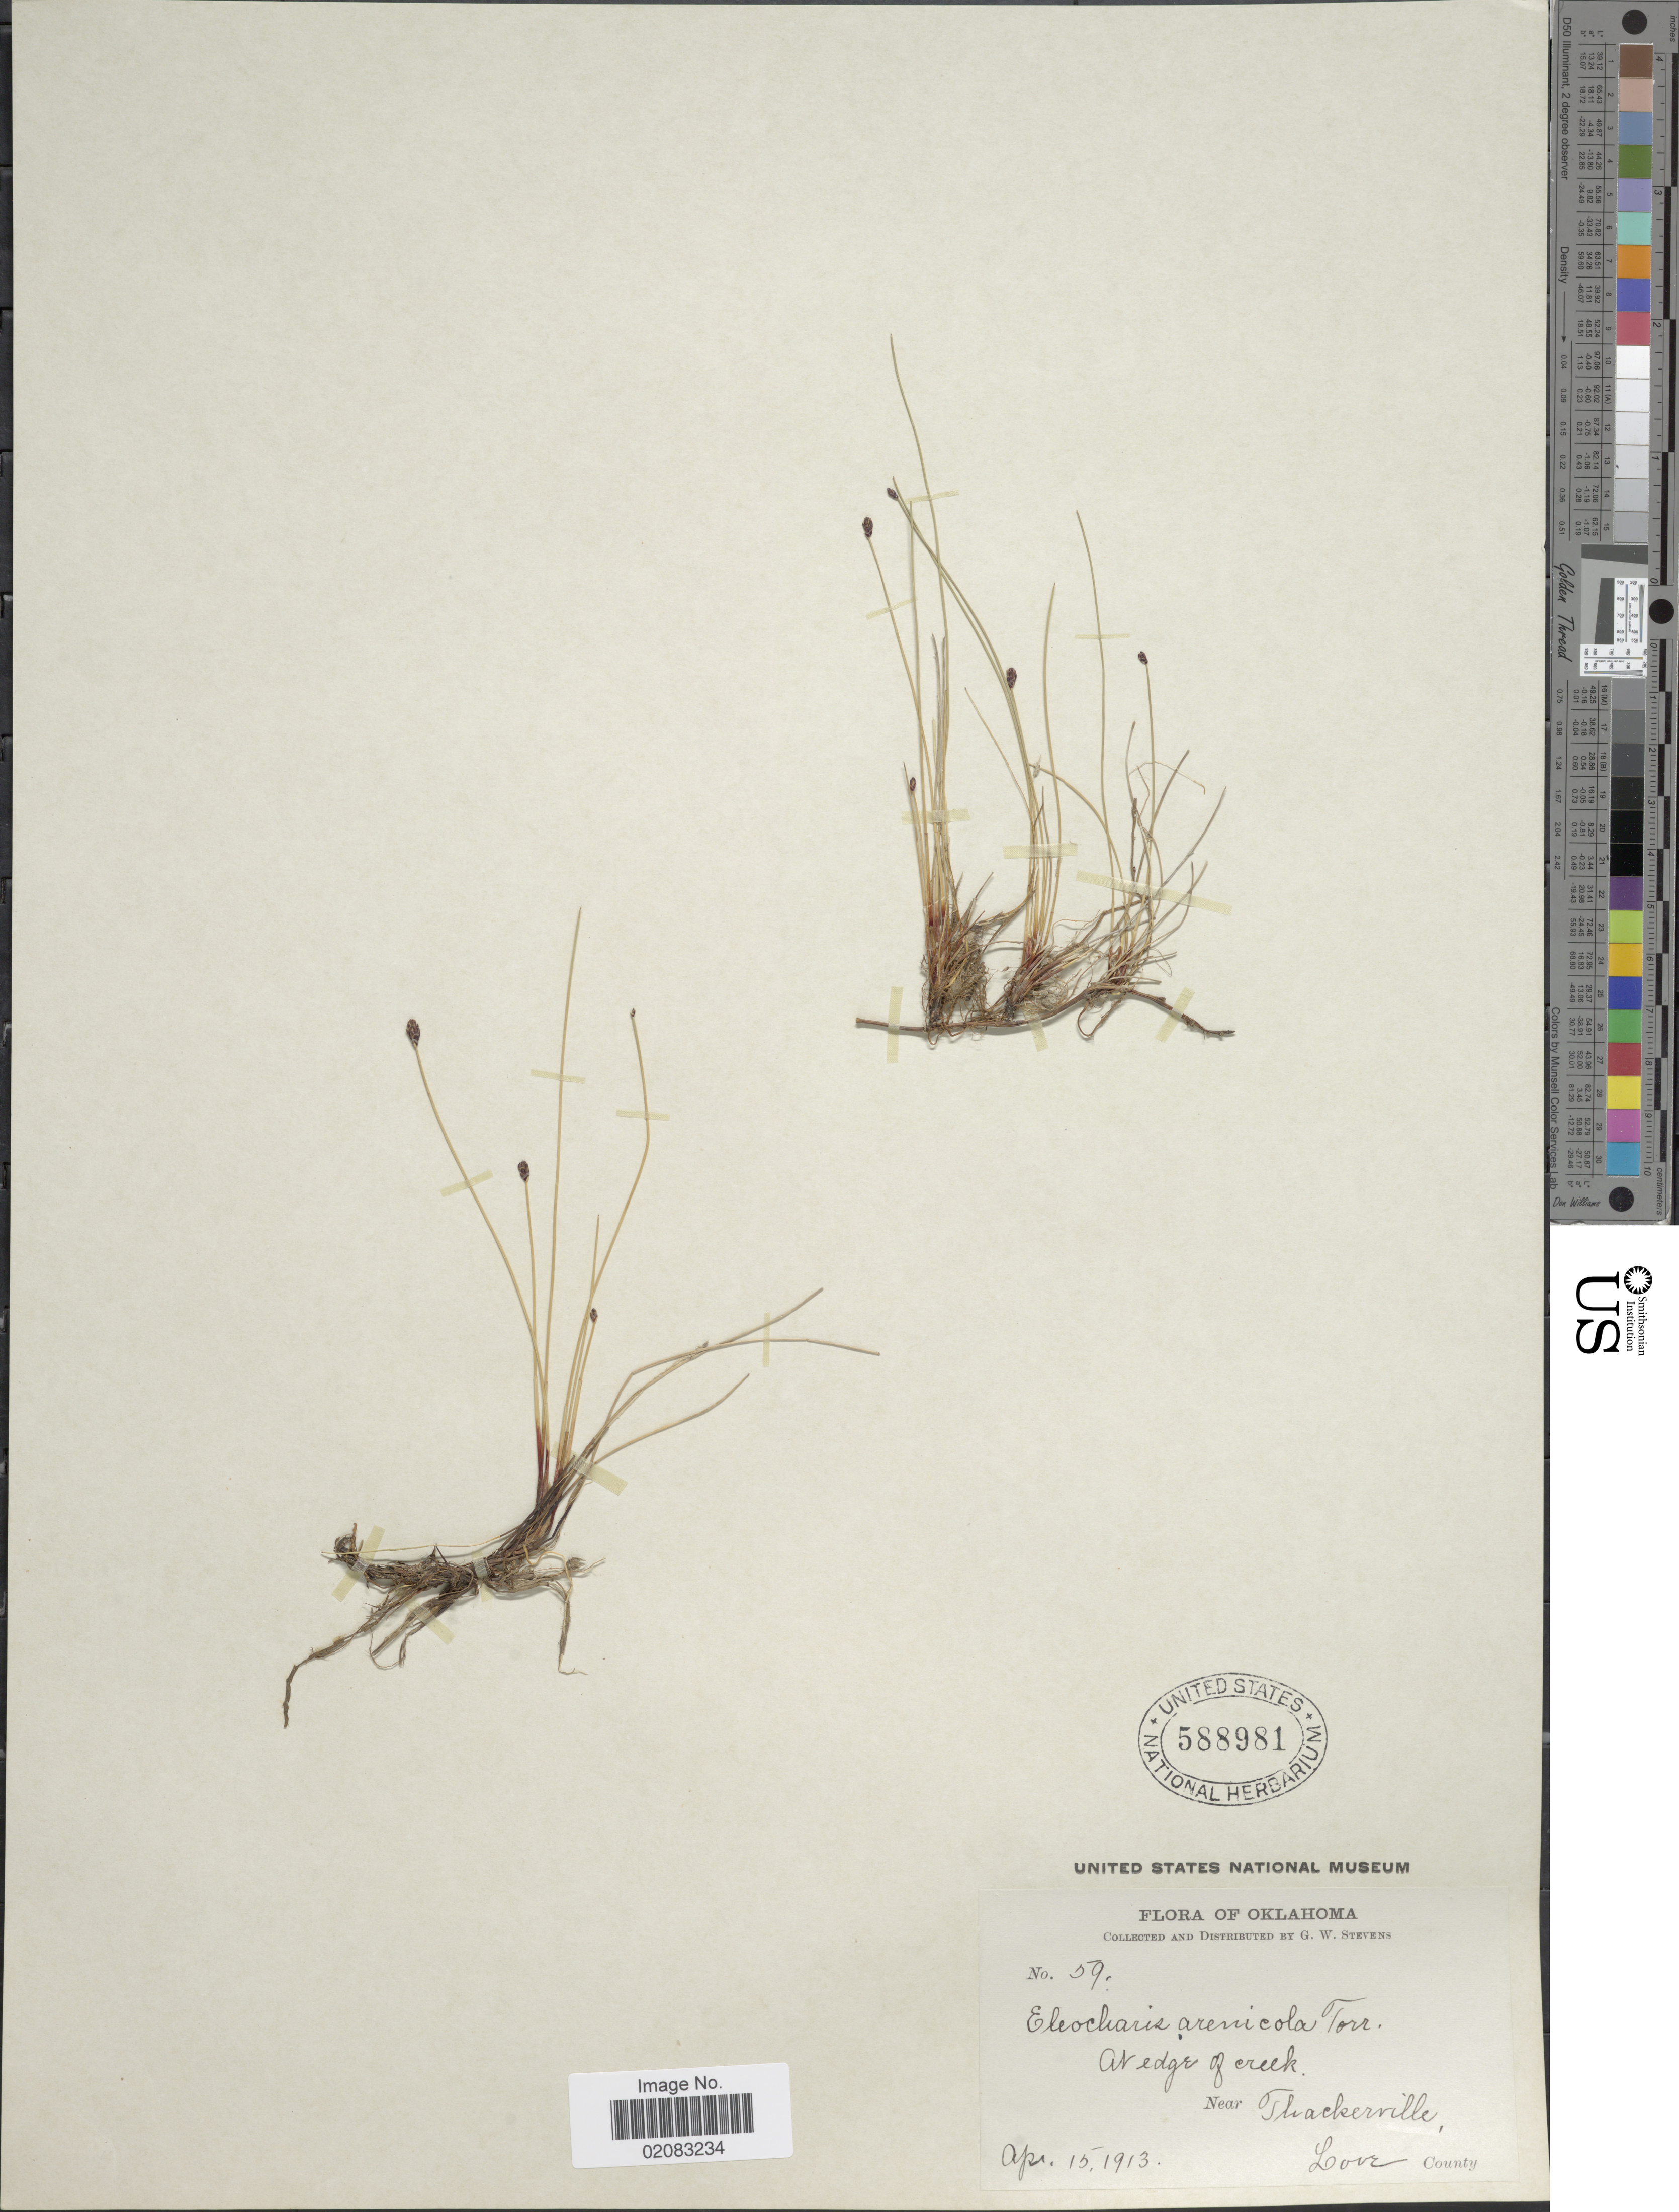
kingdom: Plantae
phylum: Tracheophyta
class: Liliopsida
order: Poales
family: Cyperaceae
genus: Eleocharis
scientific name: Eleocharis montevidensis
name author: Kunth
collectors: G. W. Stevens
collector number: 59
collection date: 1913-04-15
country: United States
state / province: Oklahoma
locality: At edge of Creek, Near Thackerville, Love County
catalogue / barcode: US 588981